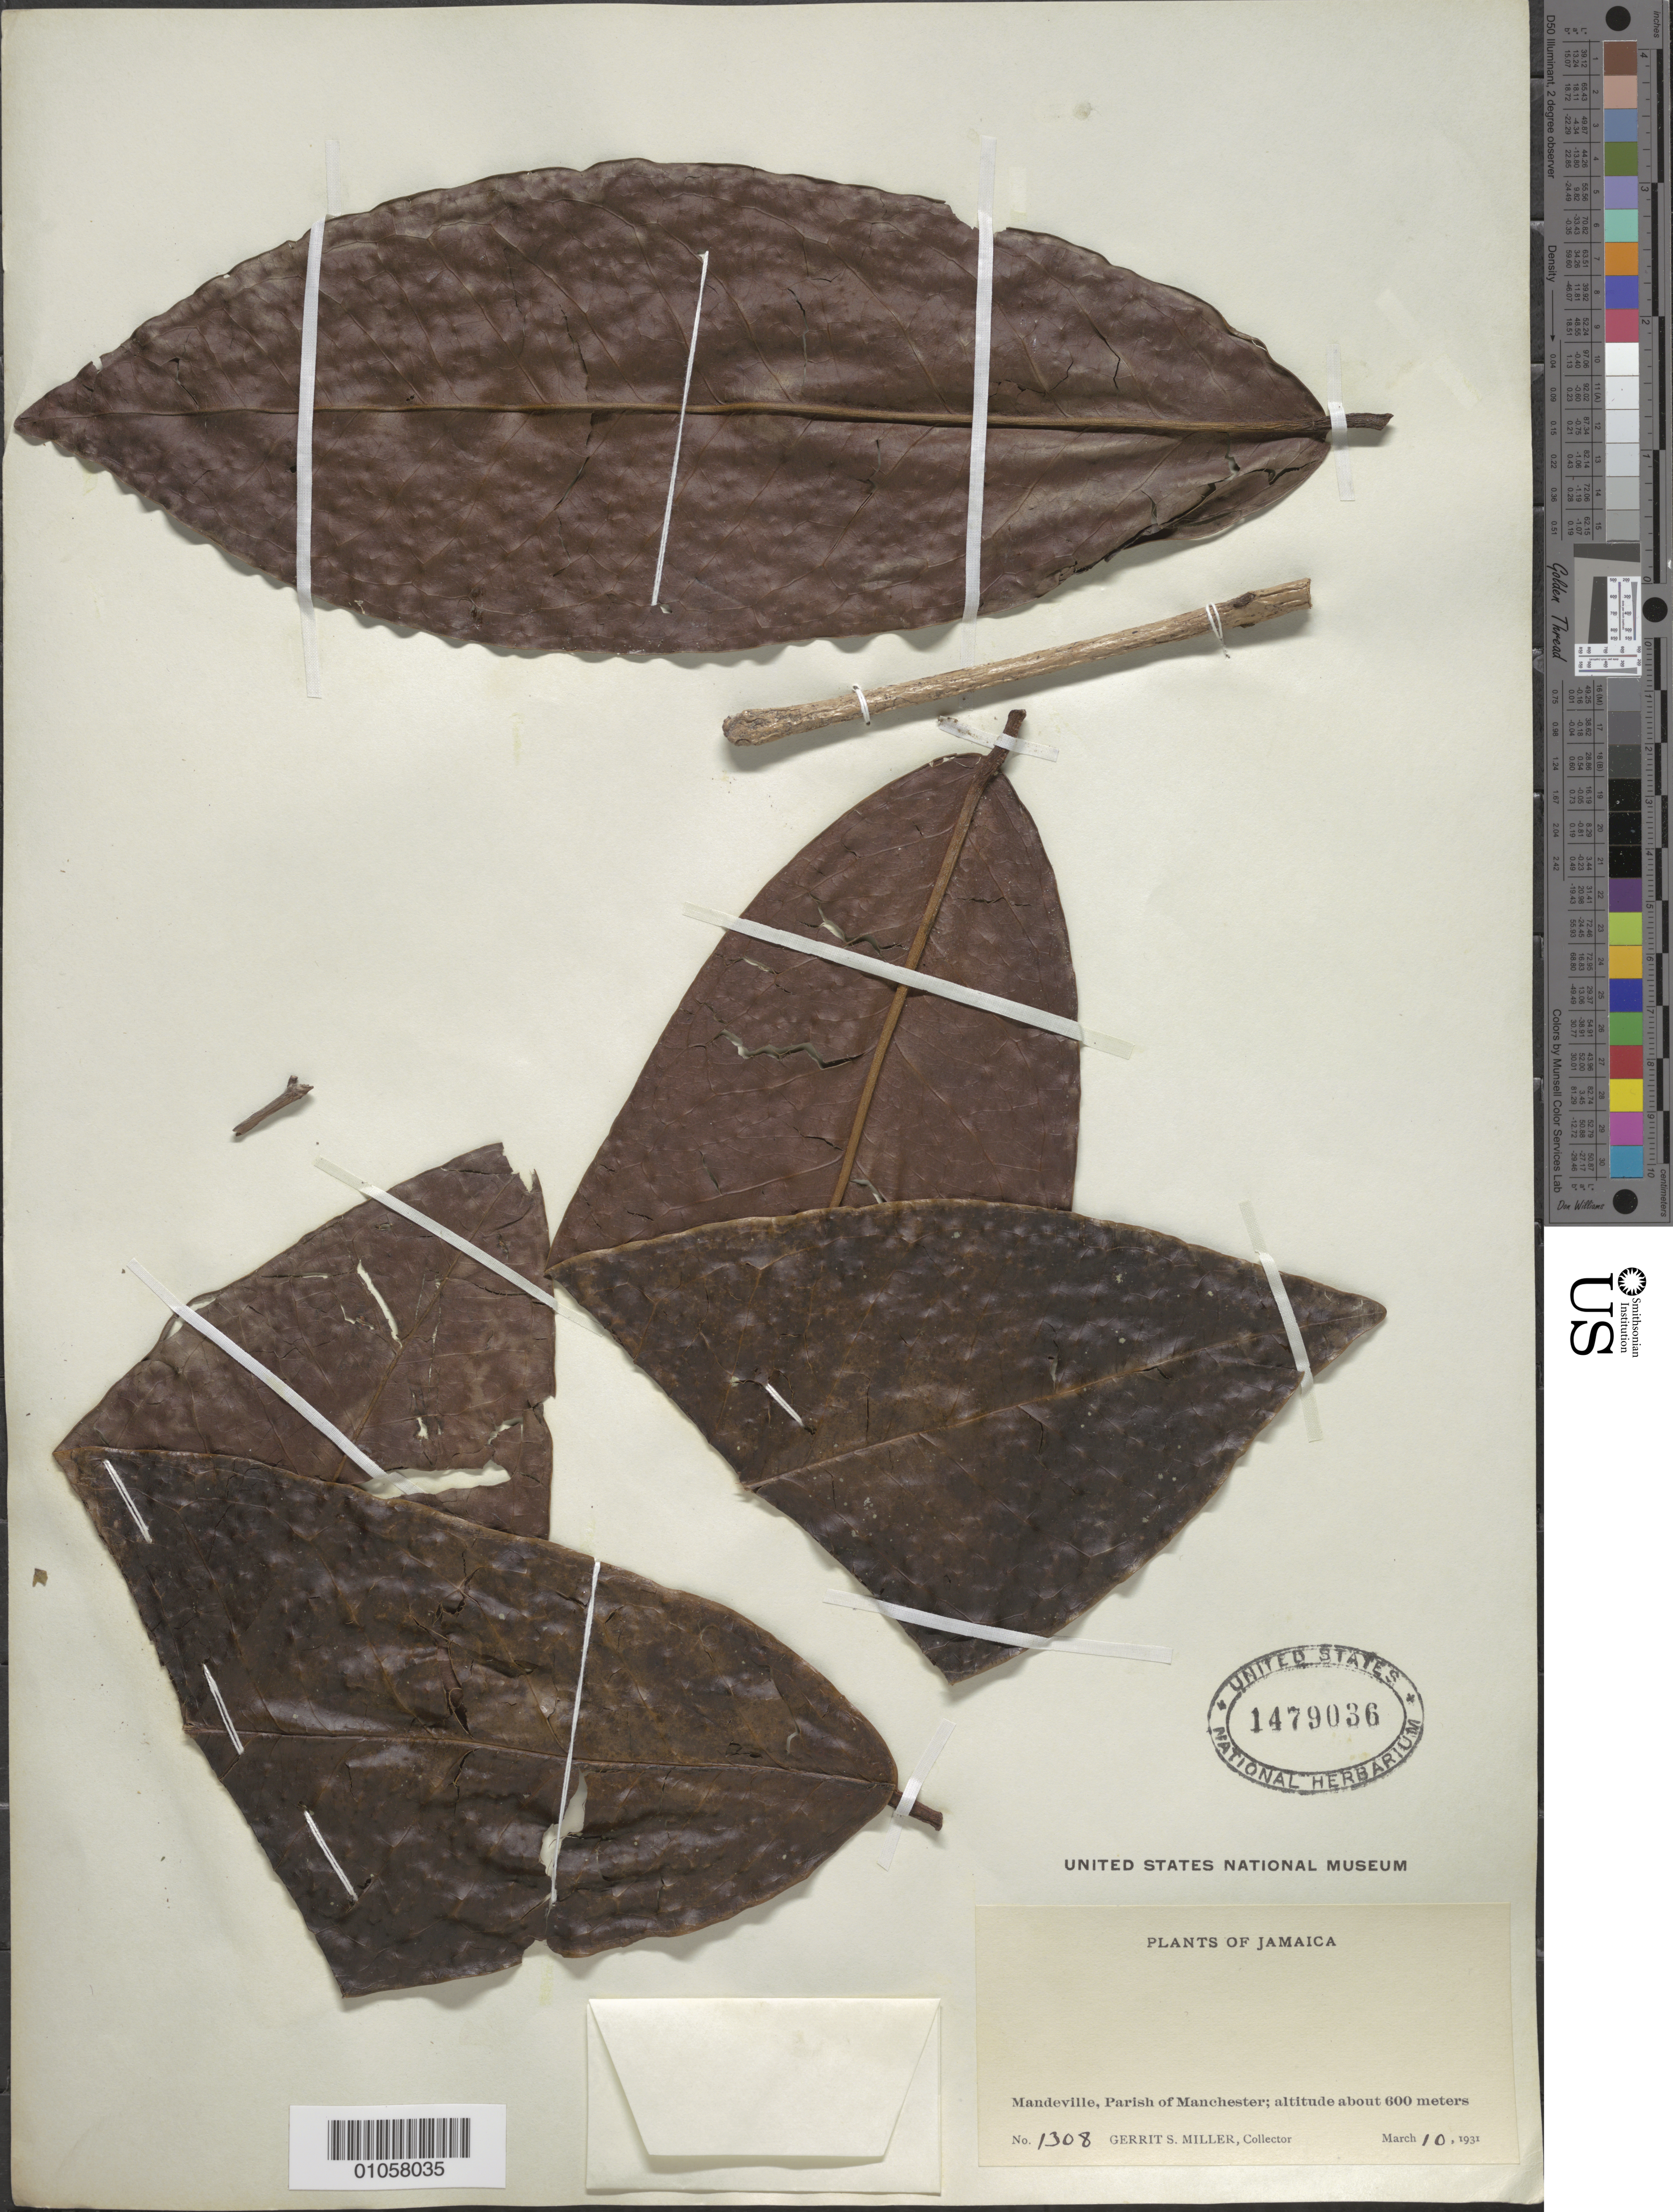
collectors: G. S. Miller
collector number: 1308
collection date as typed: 10 Mar 1931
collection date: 1931-03-10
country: Jamaica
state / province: Manchester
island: Jamaica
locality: Mandeville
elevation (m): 600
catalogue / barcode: US 1479036